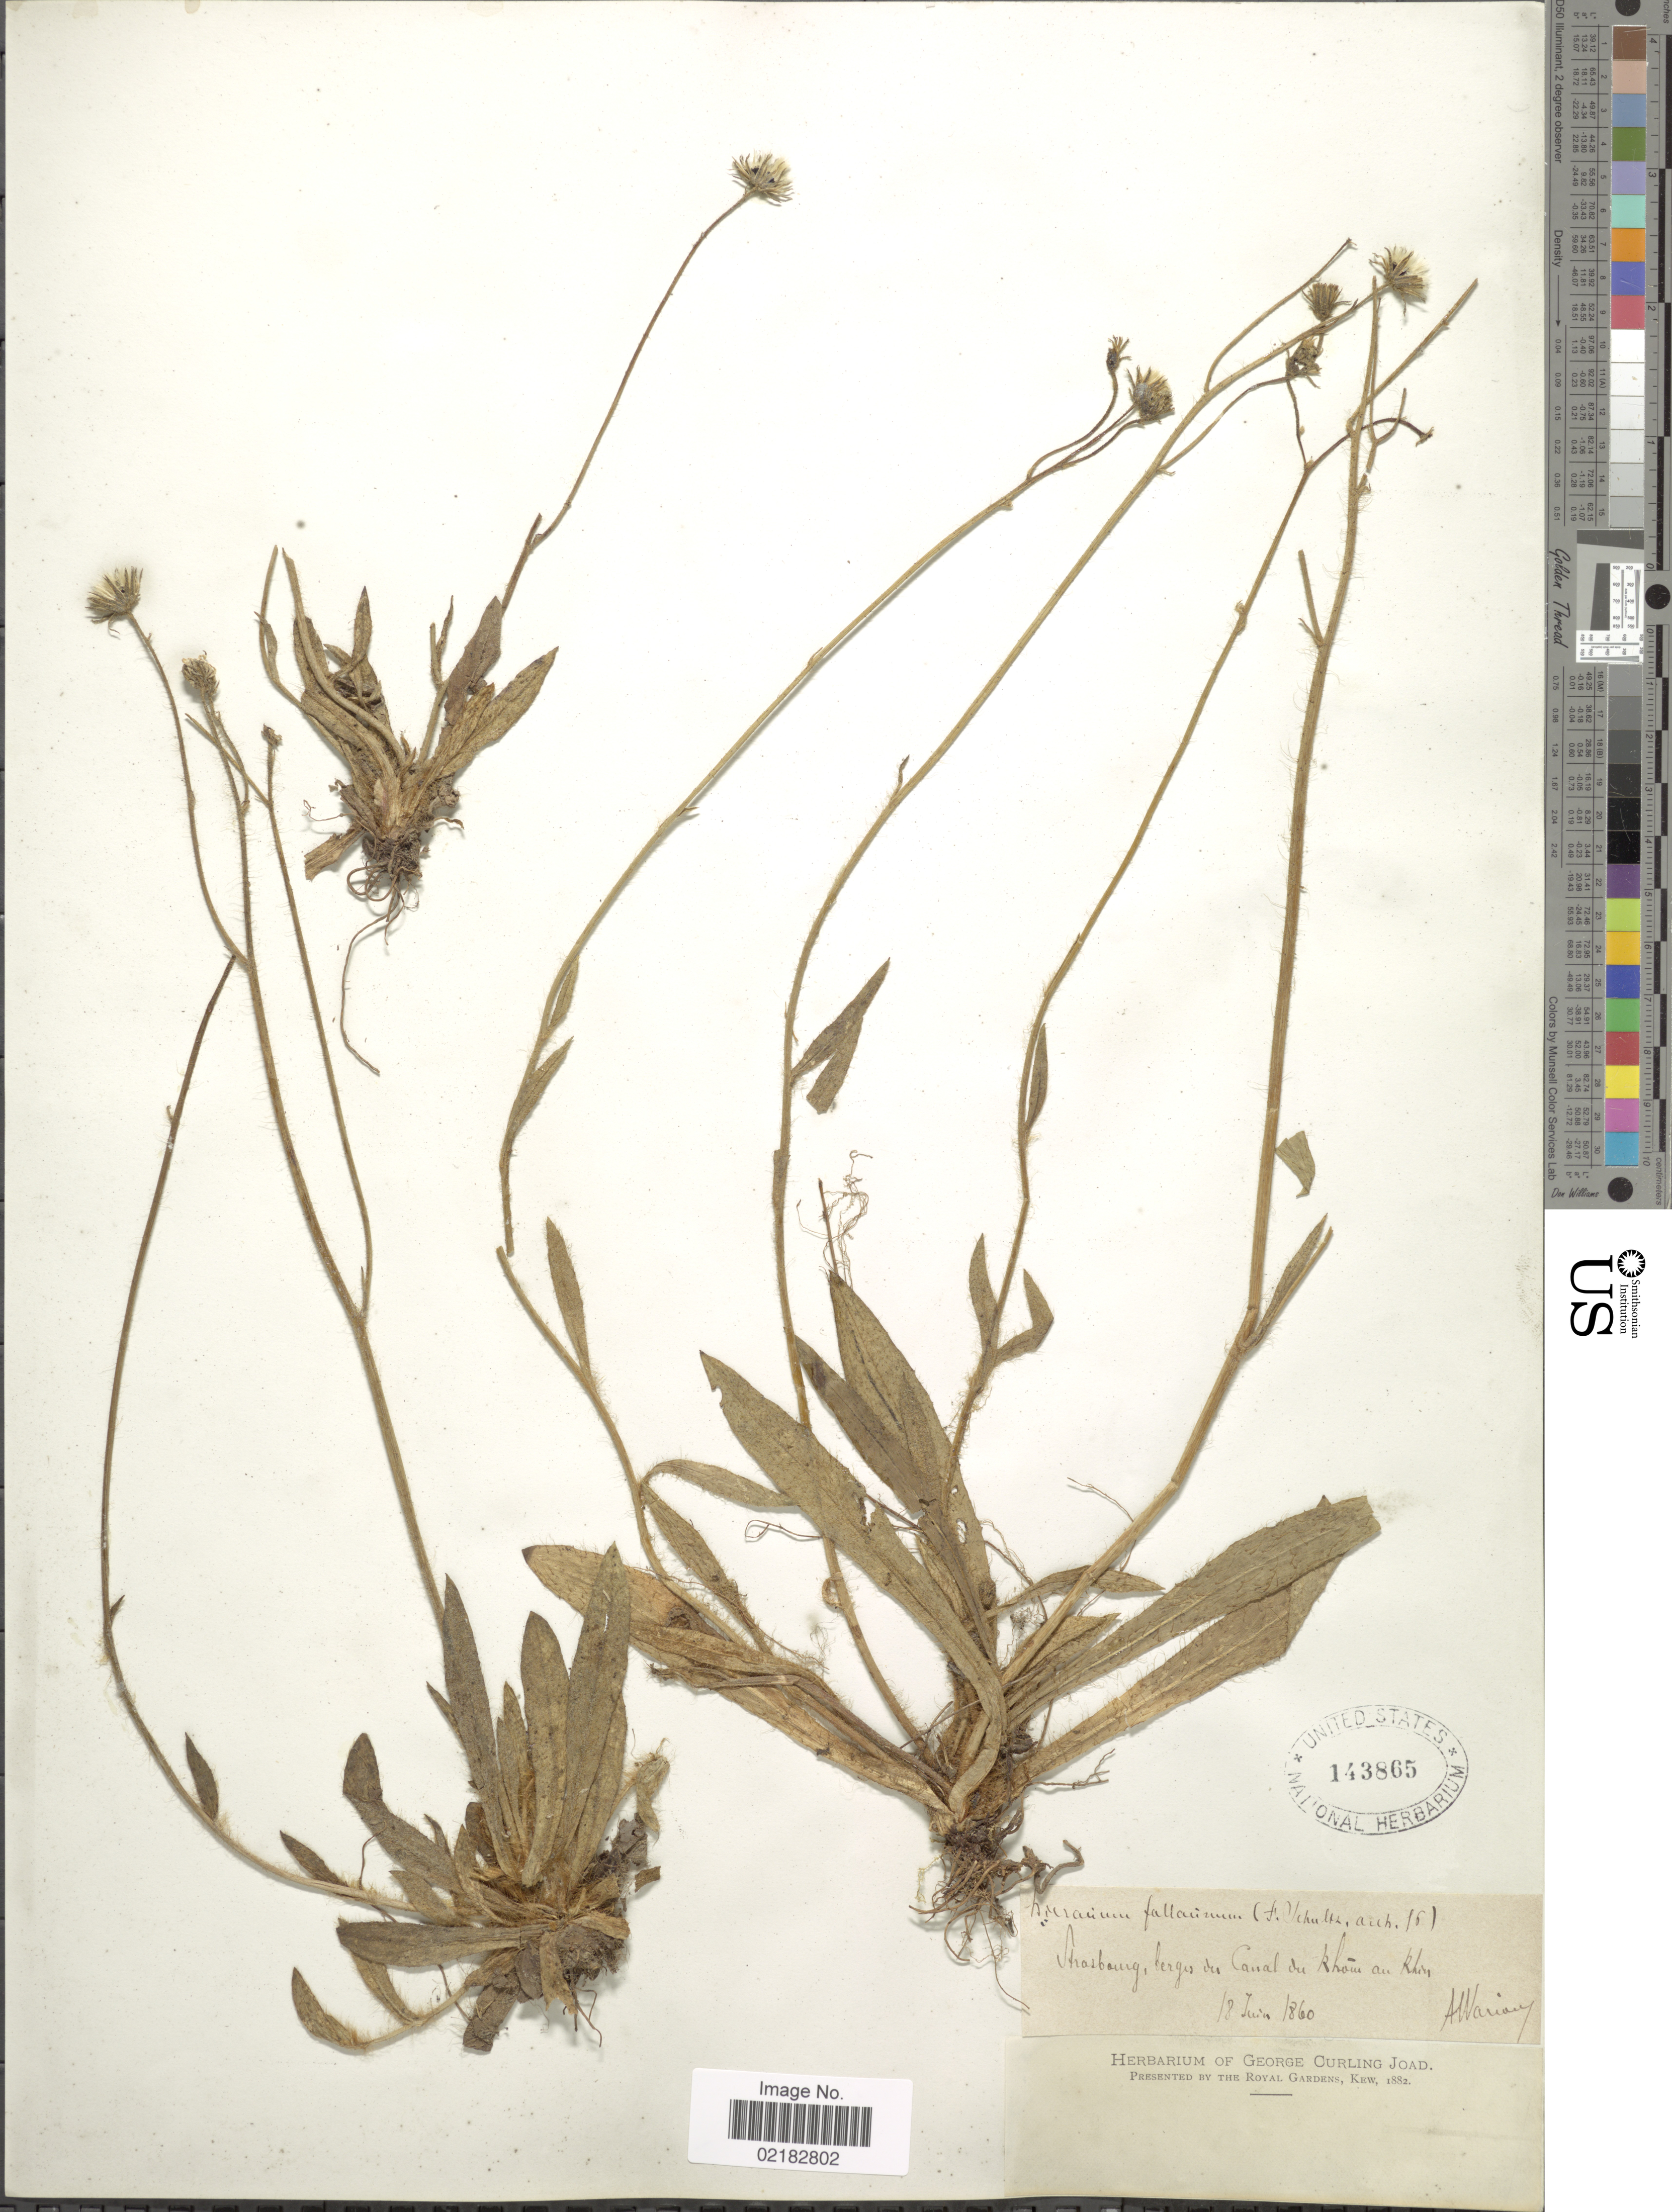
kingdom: Plantae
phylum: Tracheophyta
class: Magnoliopsida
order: Asterales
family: Asteraceae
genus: Pilosella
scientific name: Pilosella fallacina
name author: (F.W. Schultz) F.W. Schultz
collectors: A. Warion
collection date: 1860-06-18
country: France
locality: Strasbourg, berges se Canal vu Rhone au Rhine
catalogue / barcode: US 143865